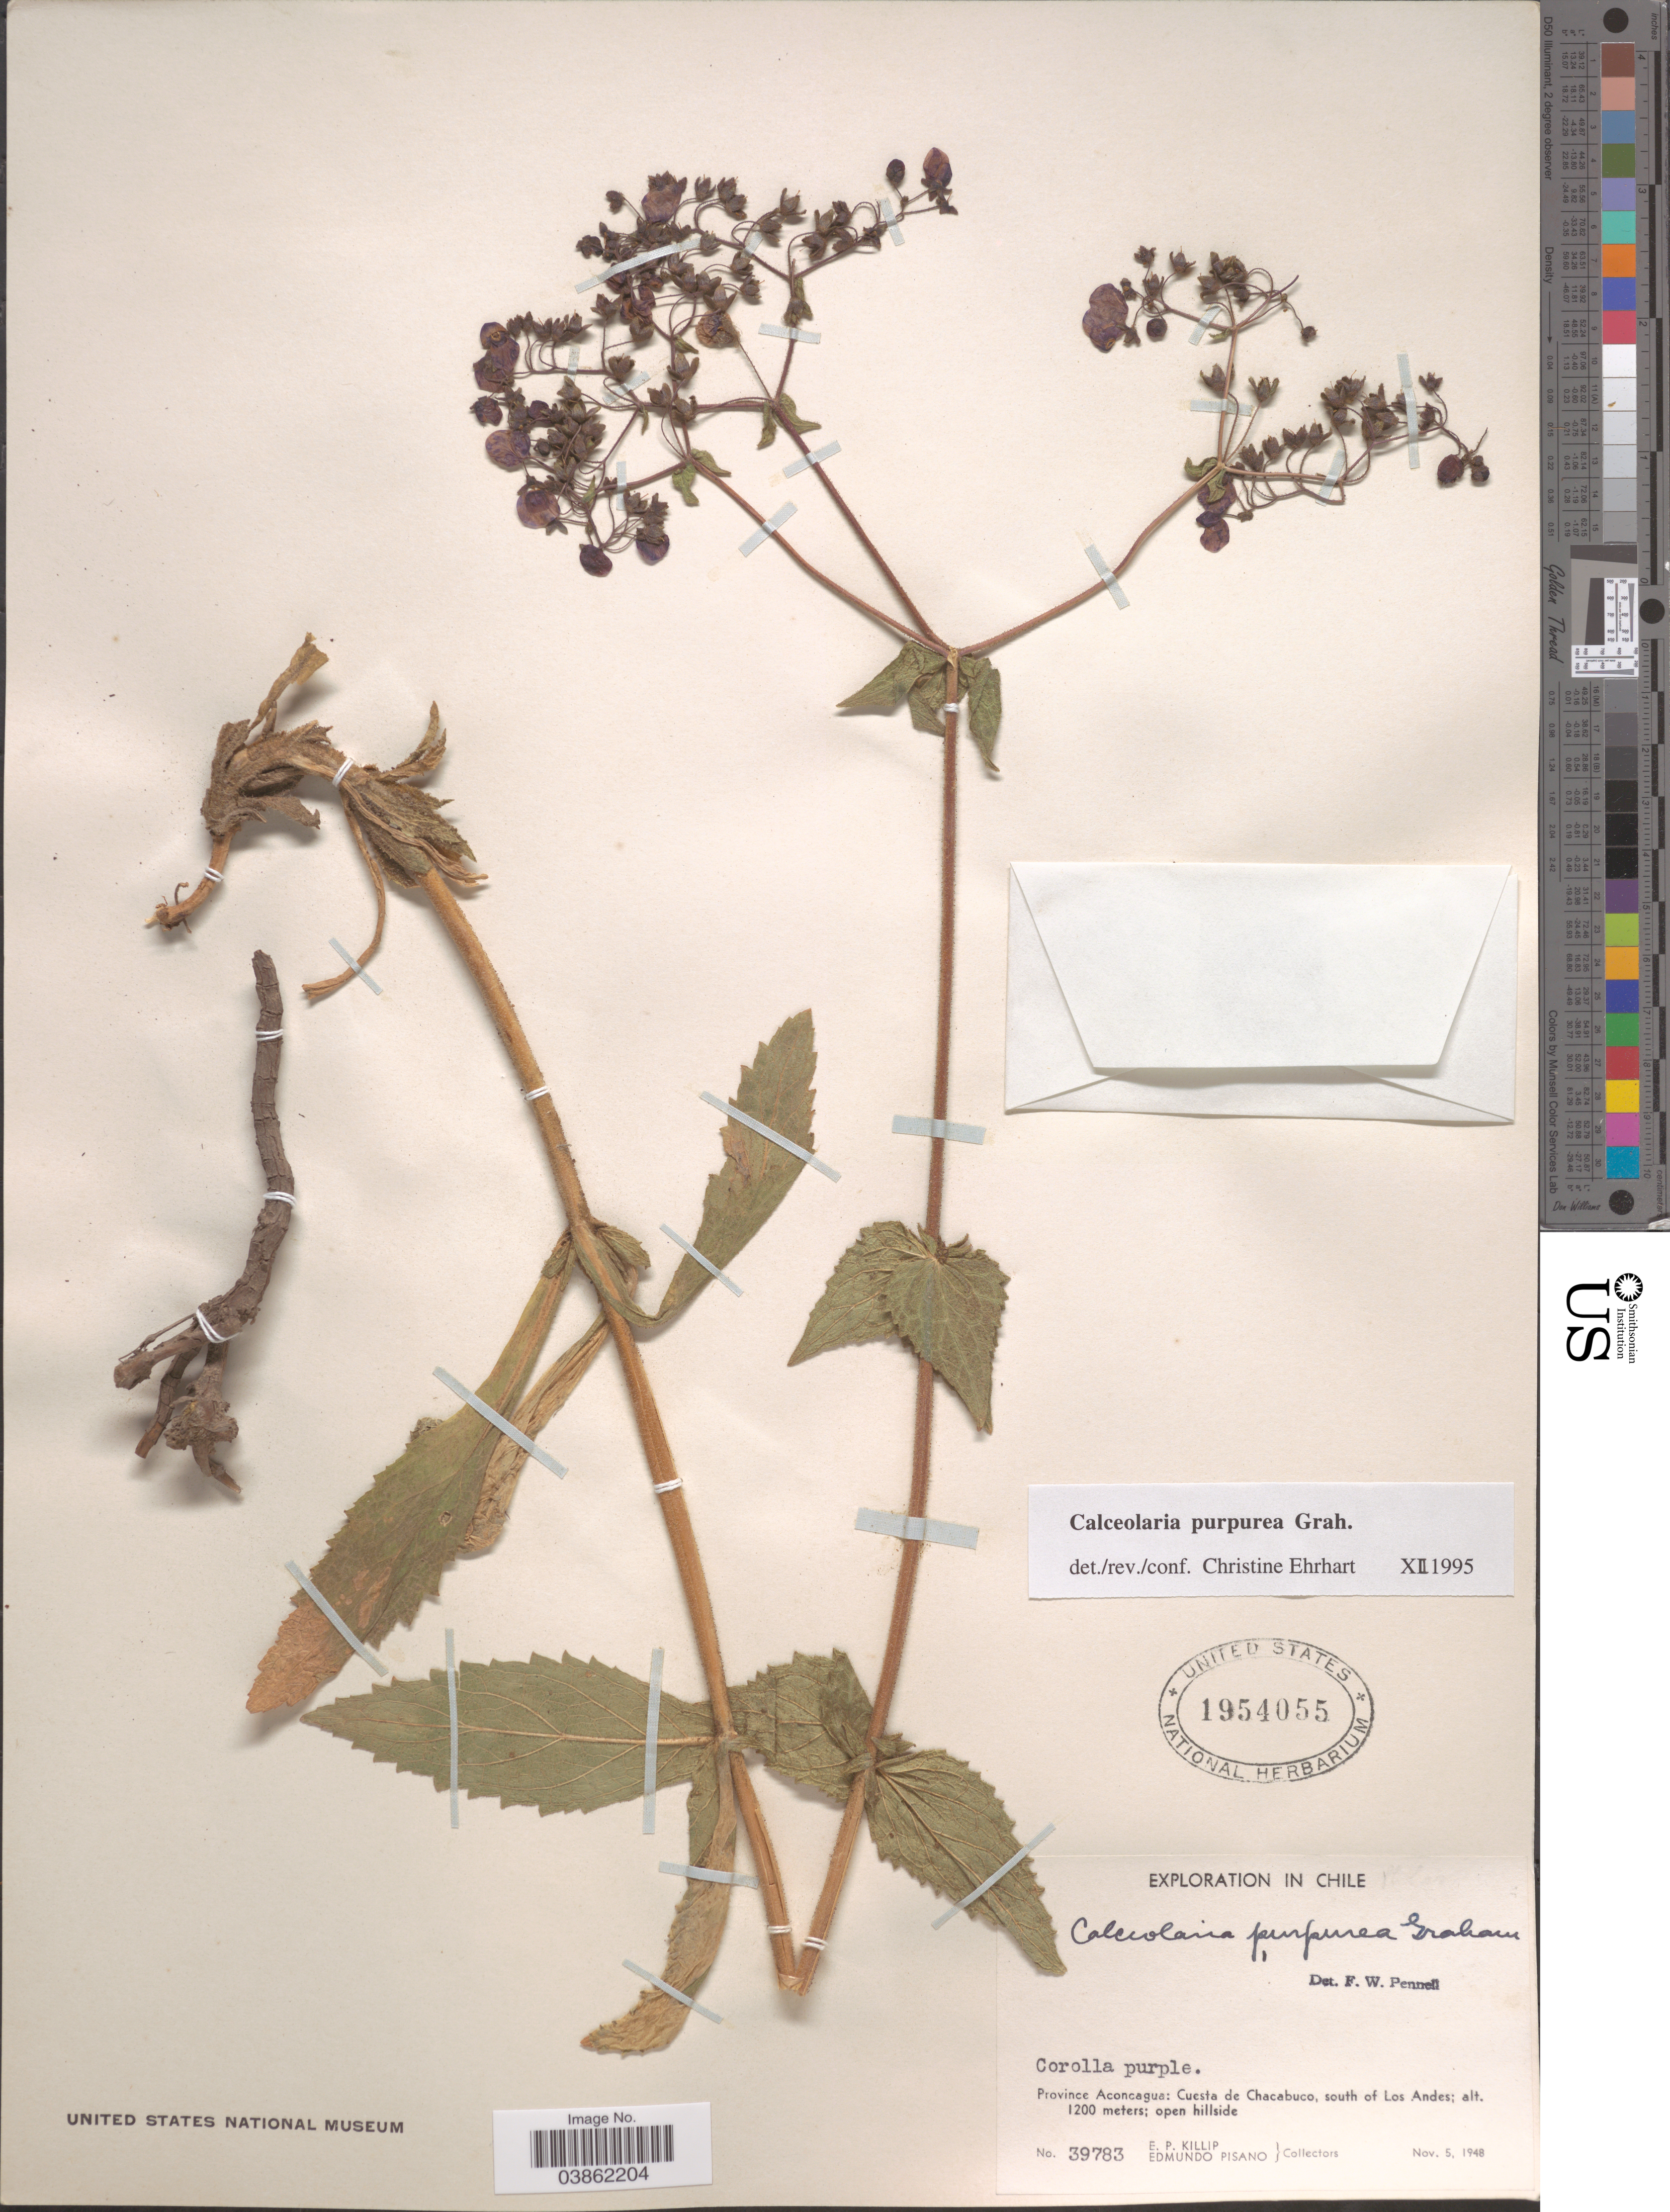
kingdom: Plantae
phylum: Tracheophyta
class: Magnoliopsida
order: Lamiales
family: Calceolariaceae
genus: Calceolaria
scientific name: Calceolaria purpurea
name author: Graham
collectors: E. P. Killip & E. Pisano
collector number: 39783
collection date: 1948-11-05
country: Chile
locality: Province Aconcagua: Cuesta de Chacabuco, south of Los Andes.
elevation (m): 1200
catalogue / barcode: US 1954055